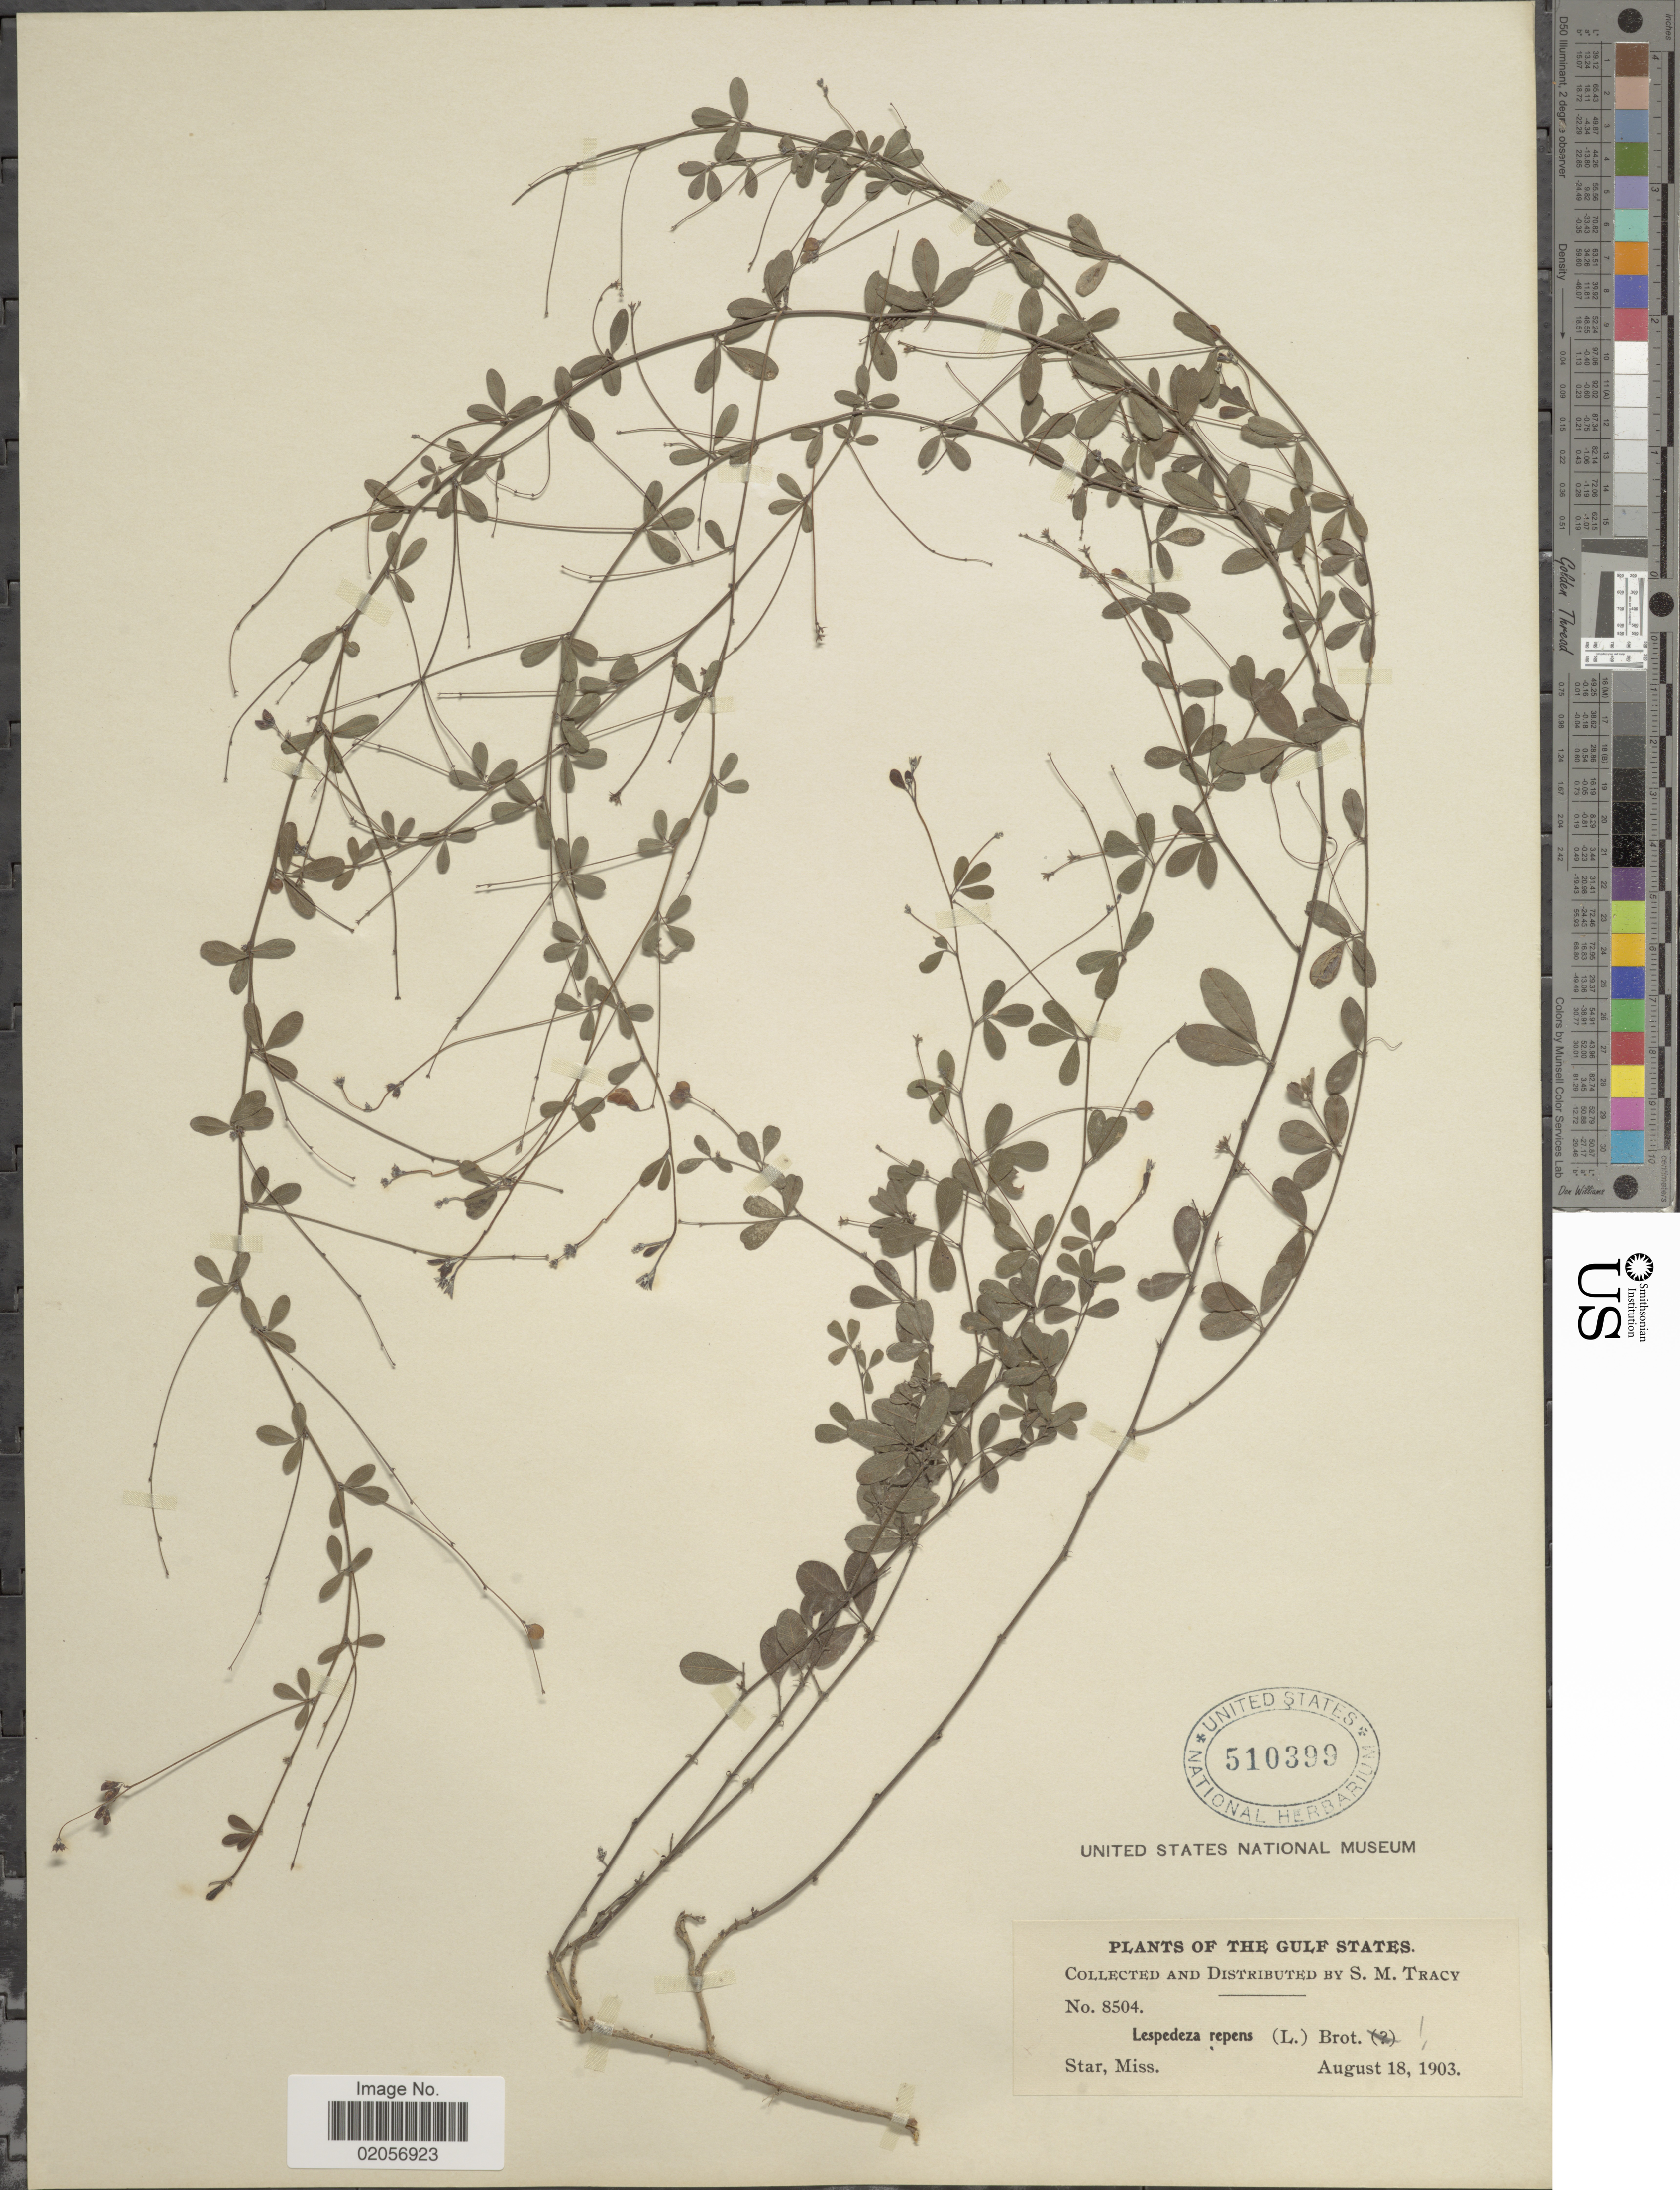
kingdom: Plantae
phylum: Tracheophyta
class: Magnoliopsida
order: Fabales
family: Fabaceae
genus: Lespedeza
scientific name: Lespedeza repens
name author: (L.) W.P.C. Barton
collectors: S. M. Tracy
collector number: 8504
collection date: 1903-08-18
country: United States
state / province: Mississippi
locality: The Gulf States, Star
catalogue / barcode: US 510399